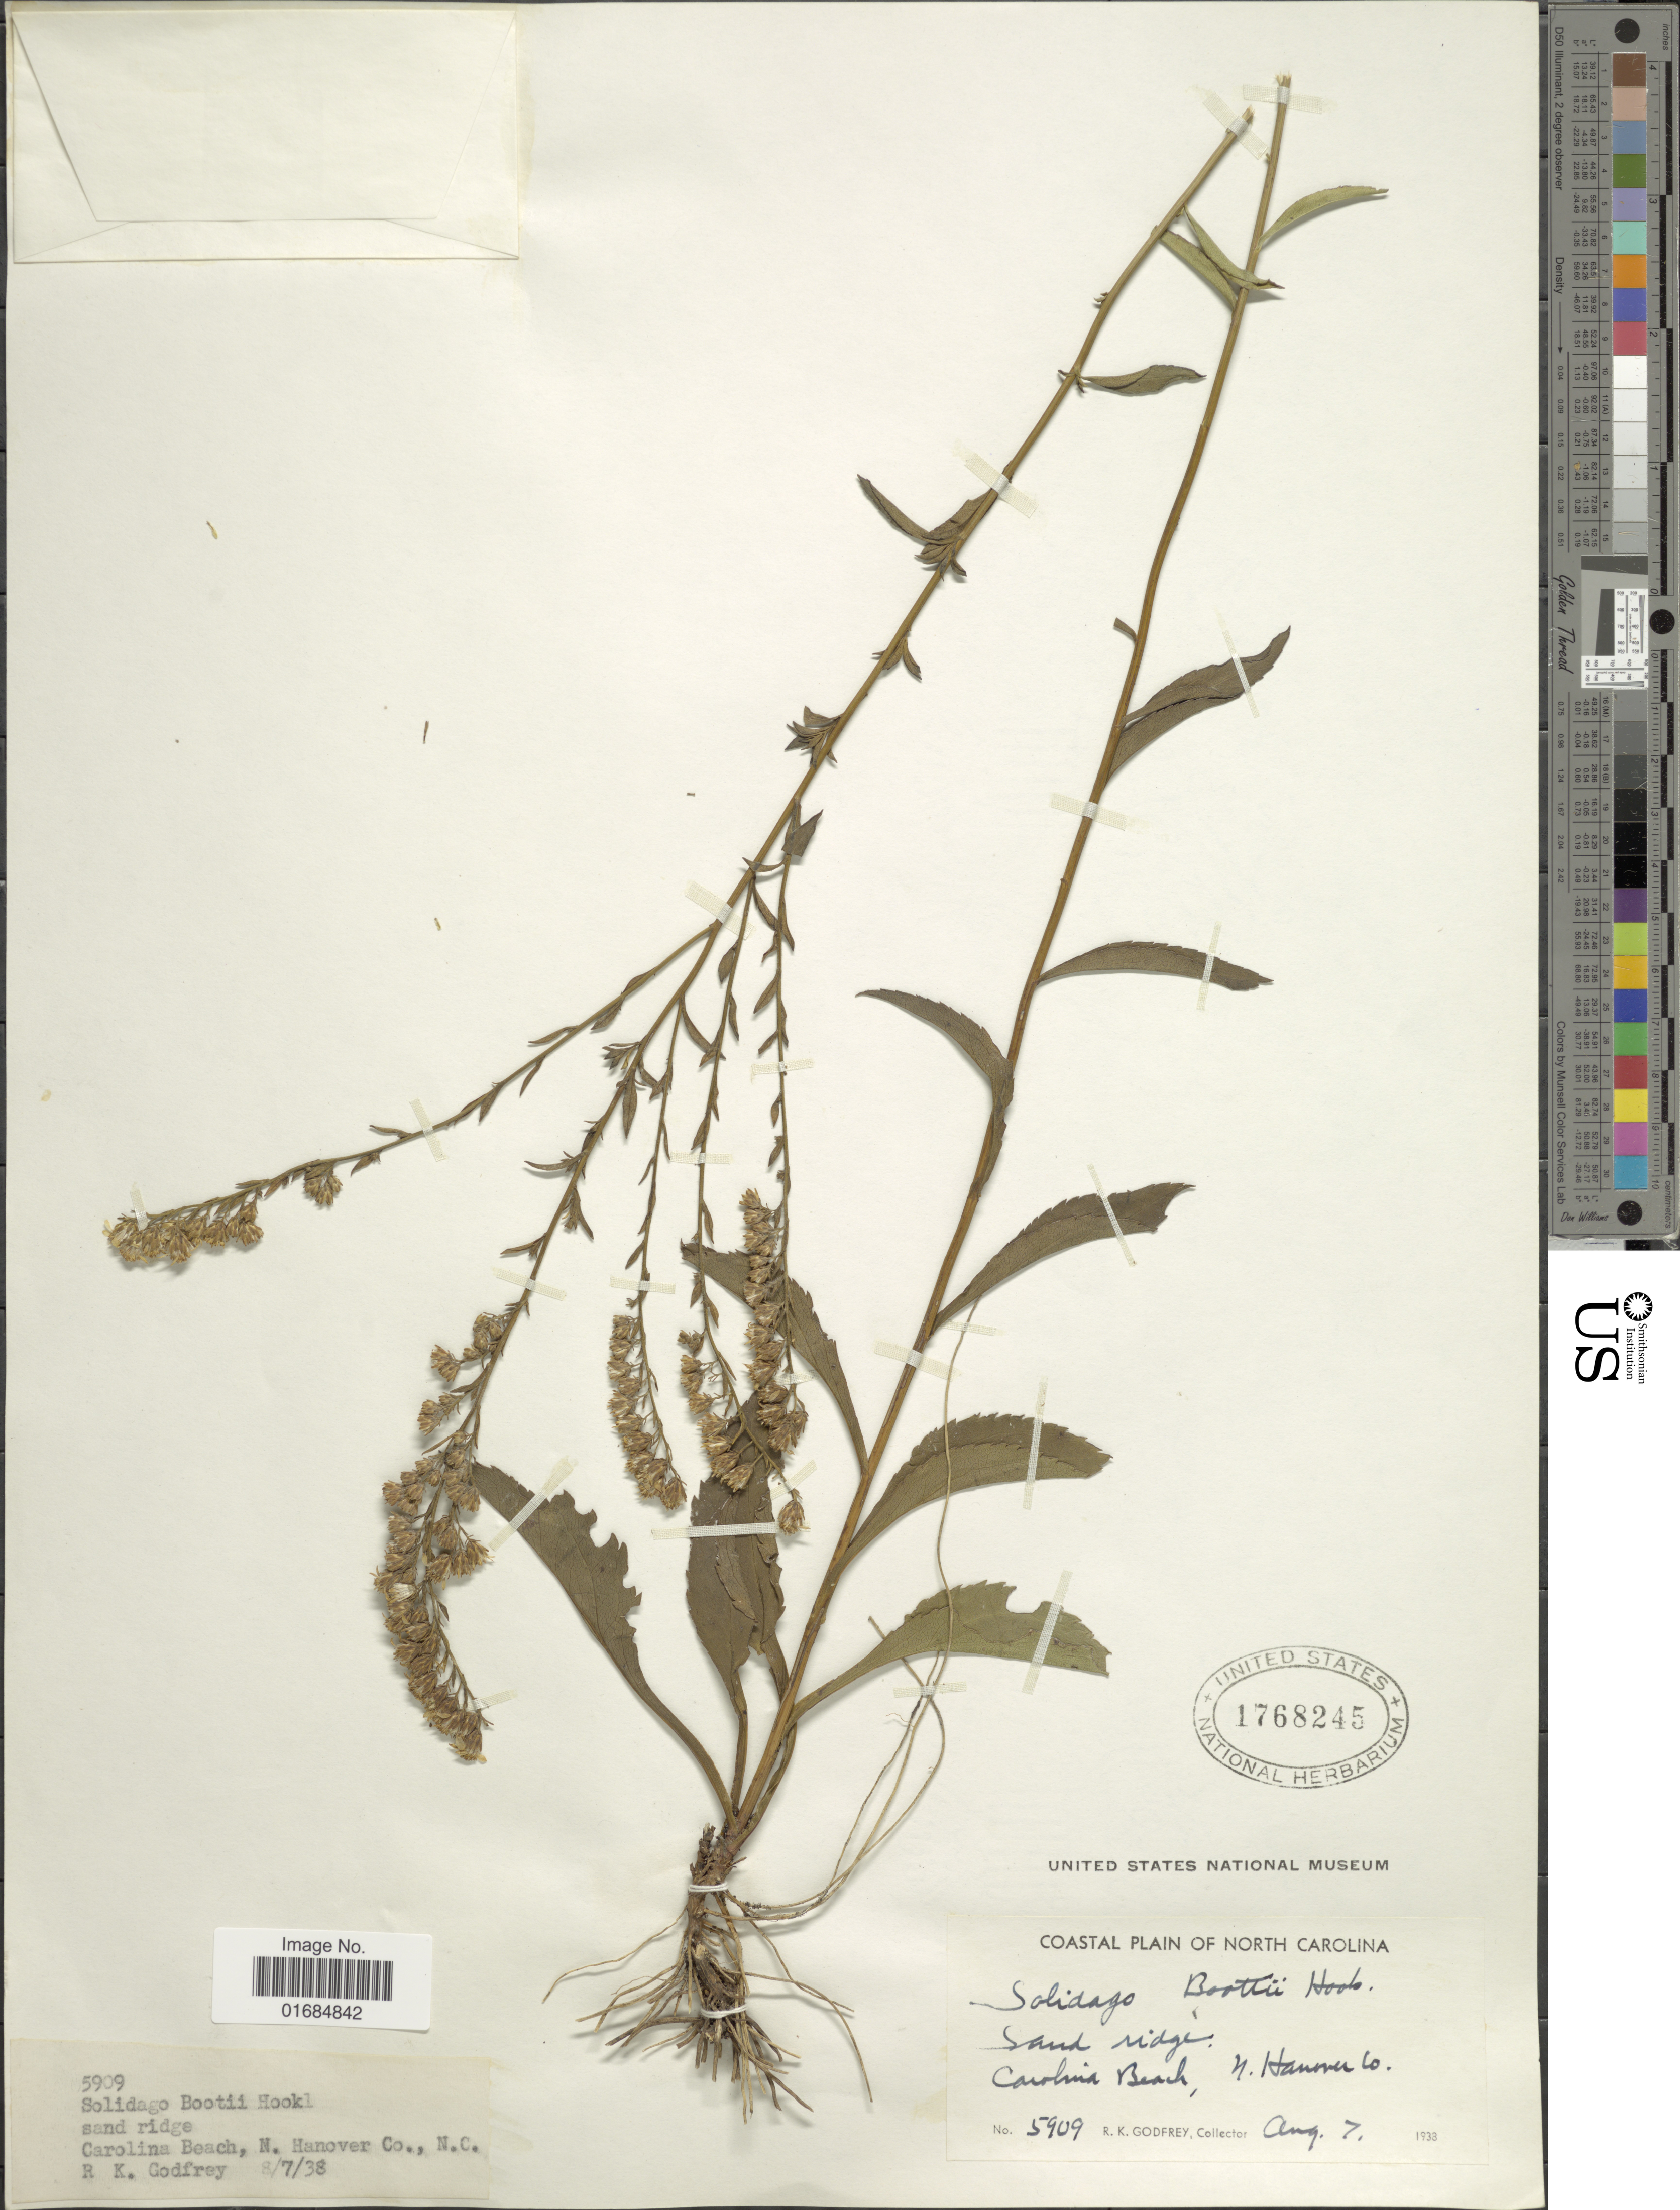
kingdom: Plantae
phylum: Tracheophyta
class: Magnoliopsida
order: Asterales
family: Asteraceae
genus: Solidago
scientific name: Solidago boottii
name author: Hook.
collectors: R. K. Godfrey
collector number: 5909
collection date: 1938-08-07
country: United States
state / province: North Carolina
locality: Carolina Beach, N. Hanover Co.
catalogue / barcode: US 1768245